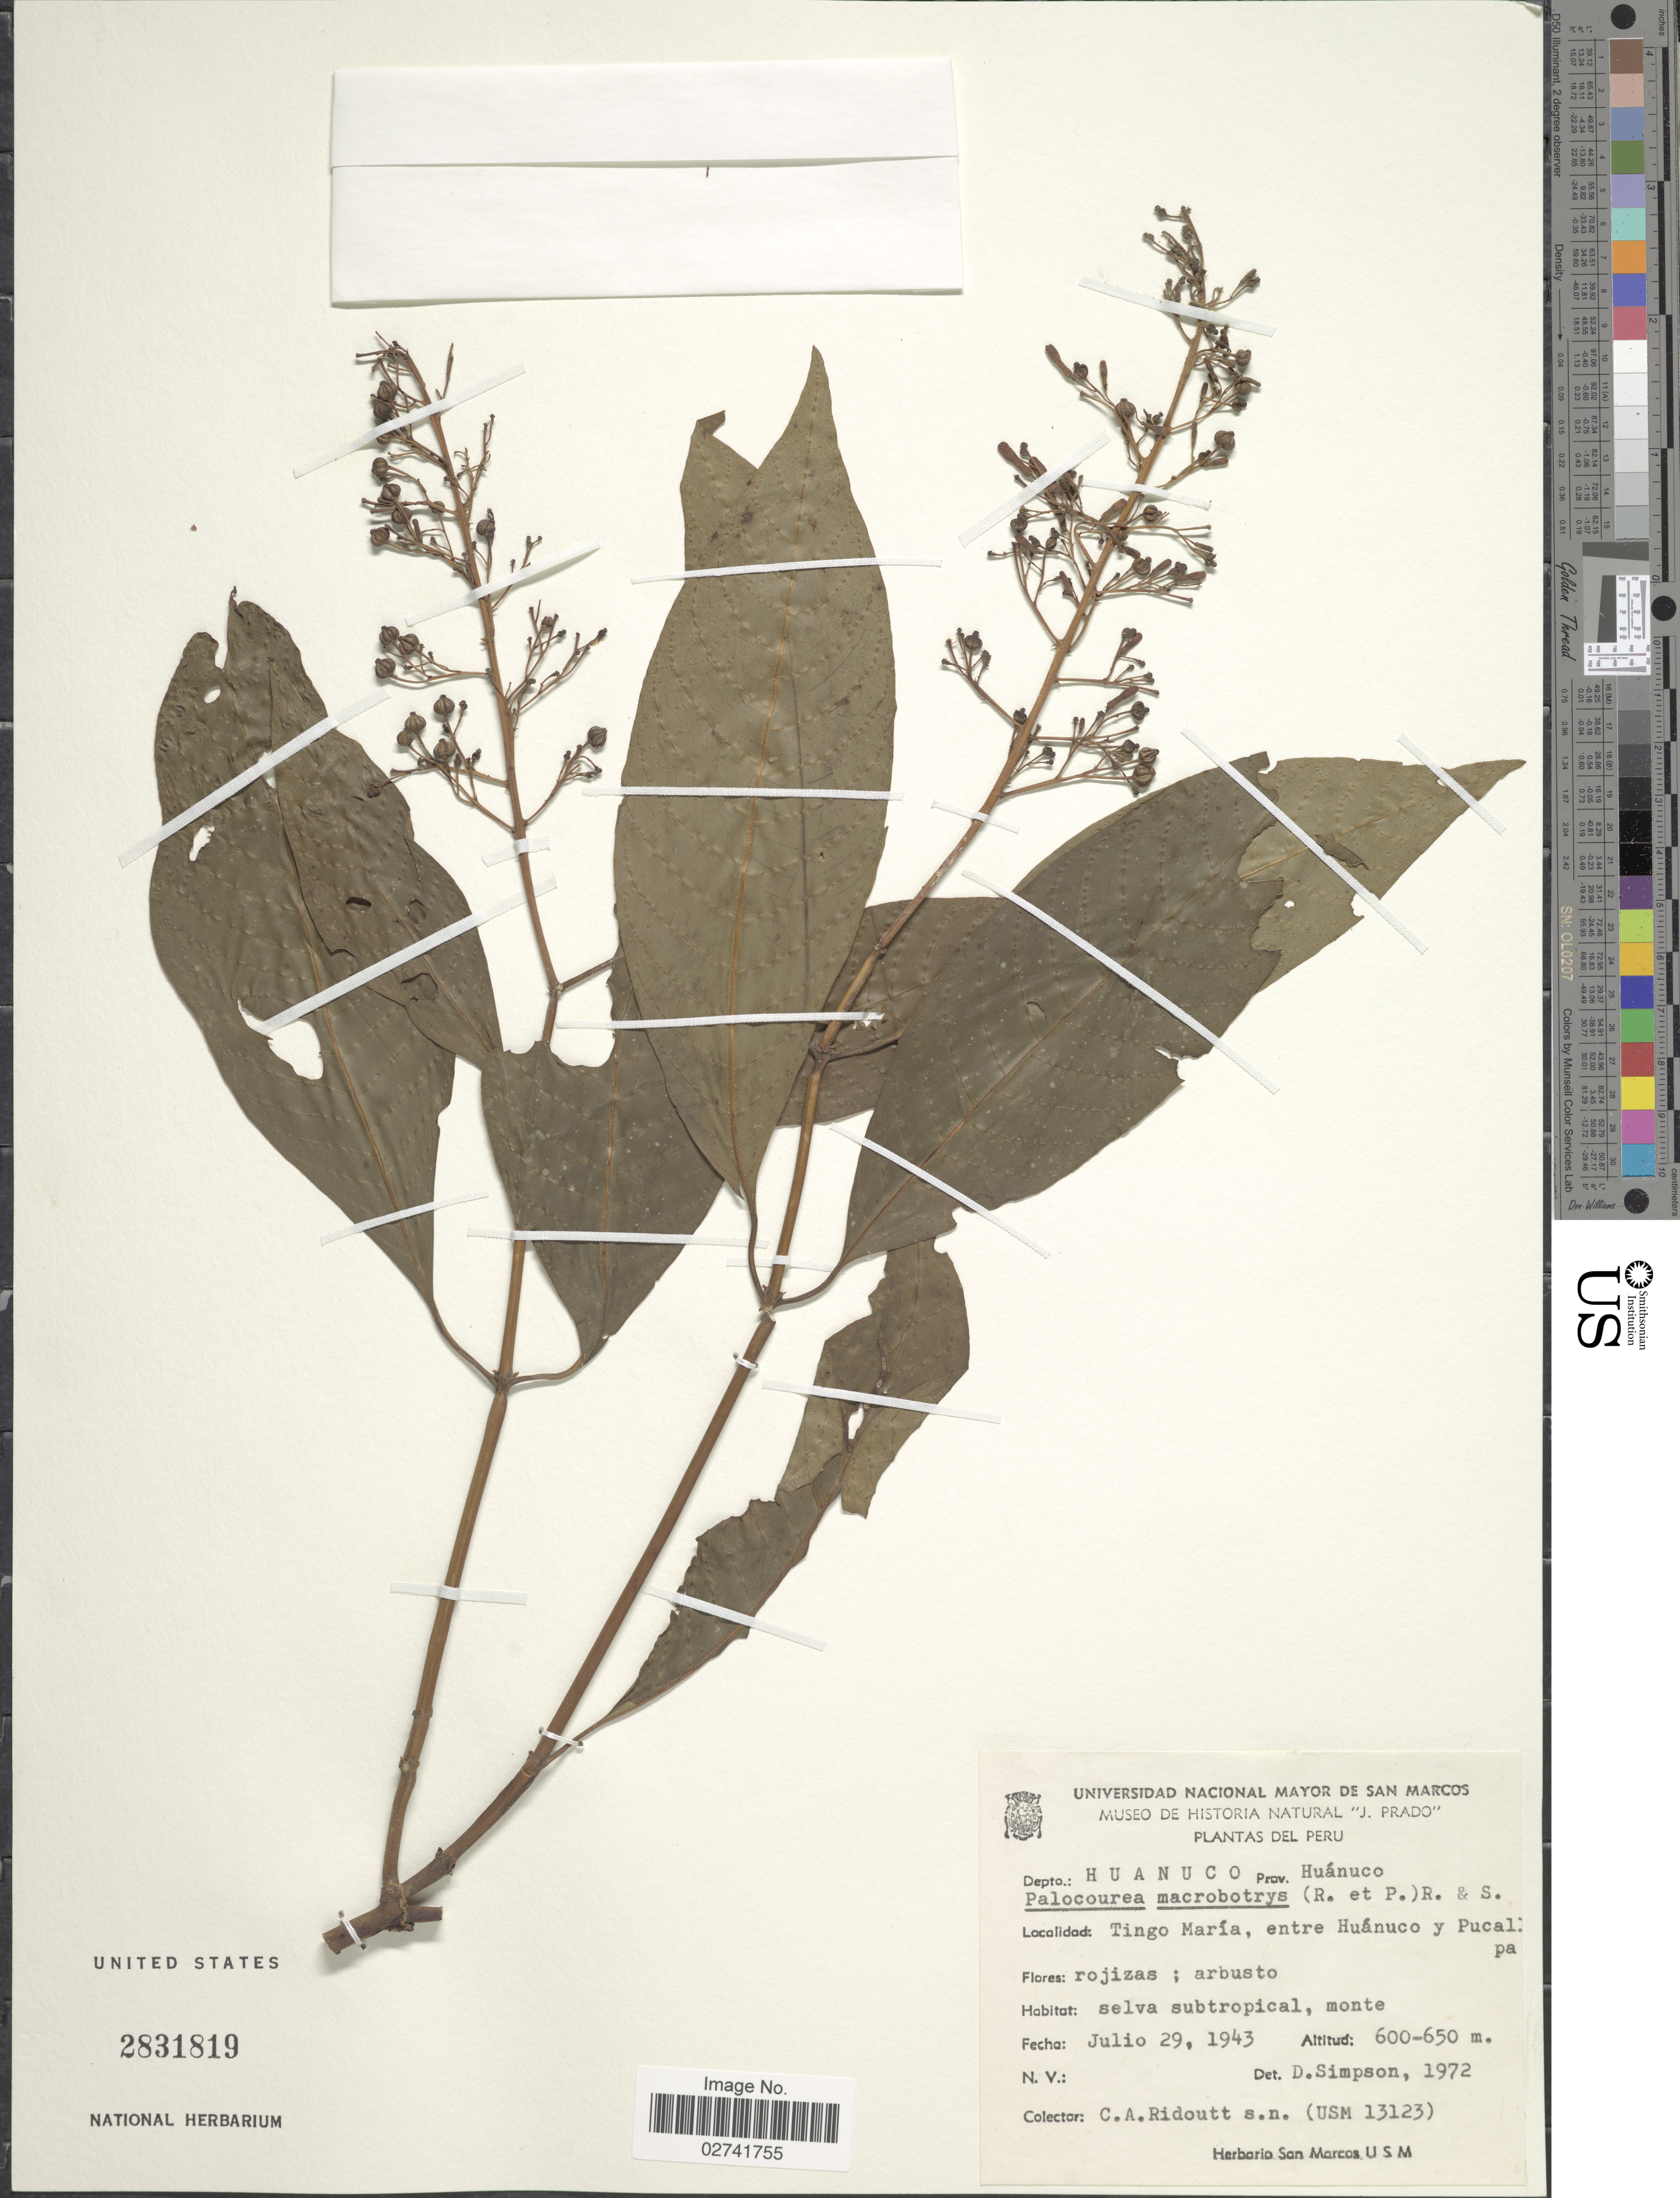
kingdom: Plantae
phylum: Tracheophyta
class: Magnoliopsida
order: Gentianales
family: Rubiaceae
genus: Palicourea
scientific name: Palicourea macrobotrys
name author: (Ruiz & Pav.) Schult.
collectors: C. Ridoutt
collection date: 1943-07-29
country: Peru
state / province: Huánuco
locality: Depto.: Huanuco. Tingo María, entre Huánuco y Pucallpa.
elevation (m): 600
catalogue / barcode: US 2831819